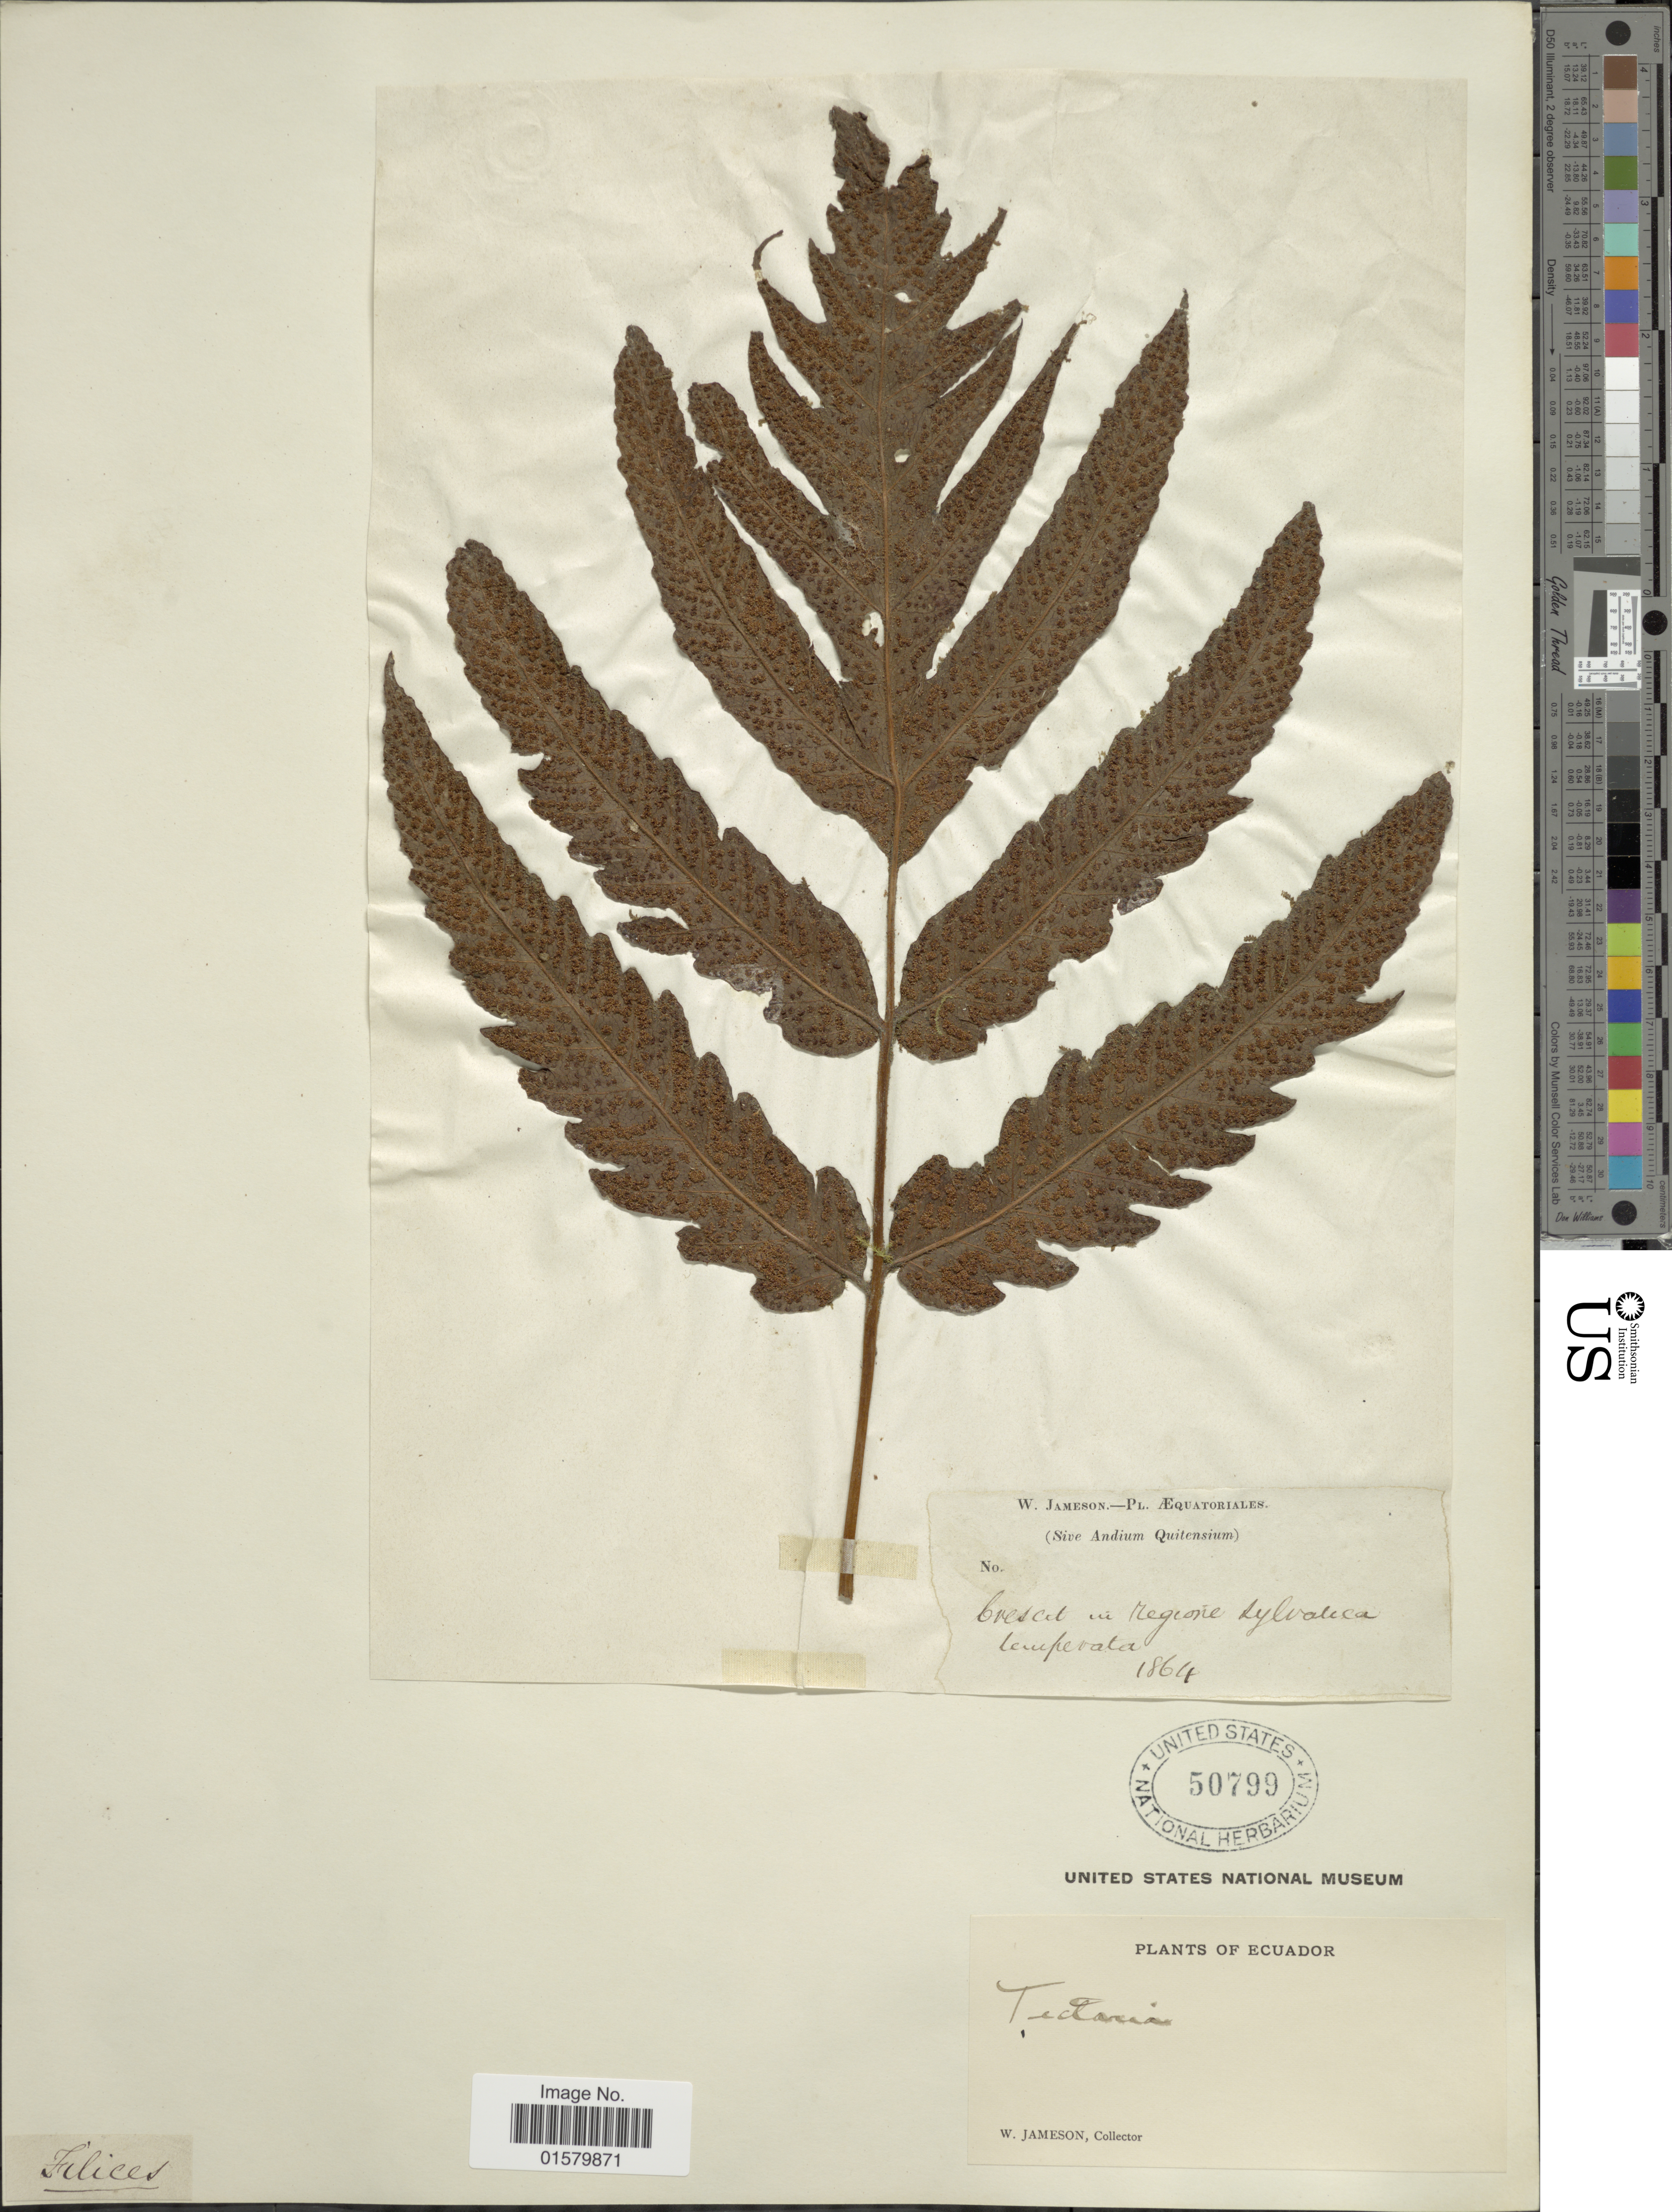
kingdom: Plantae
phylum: Tracheophyta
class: Polypodiopsida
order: Polypodiales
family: Tectariaceae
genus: Tectaria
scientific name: Tectaria pilosa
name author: (Fée) Maxon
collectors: W. Jameson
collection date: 1864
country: Ecuador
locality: Equatoriales.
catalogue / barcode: US 50799